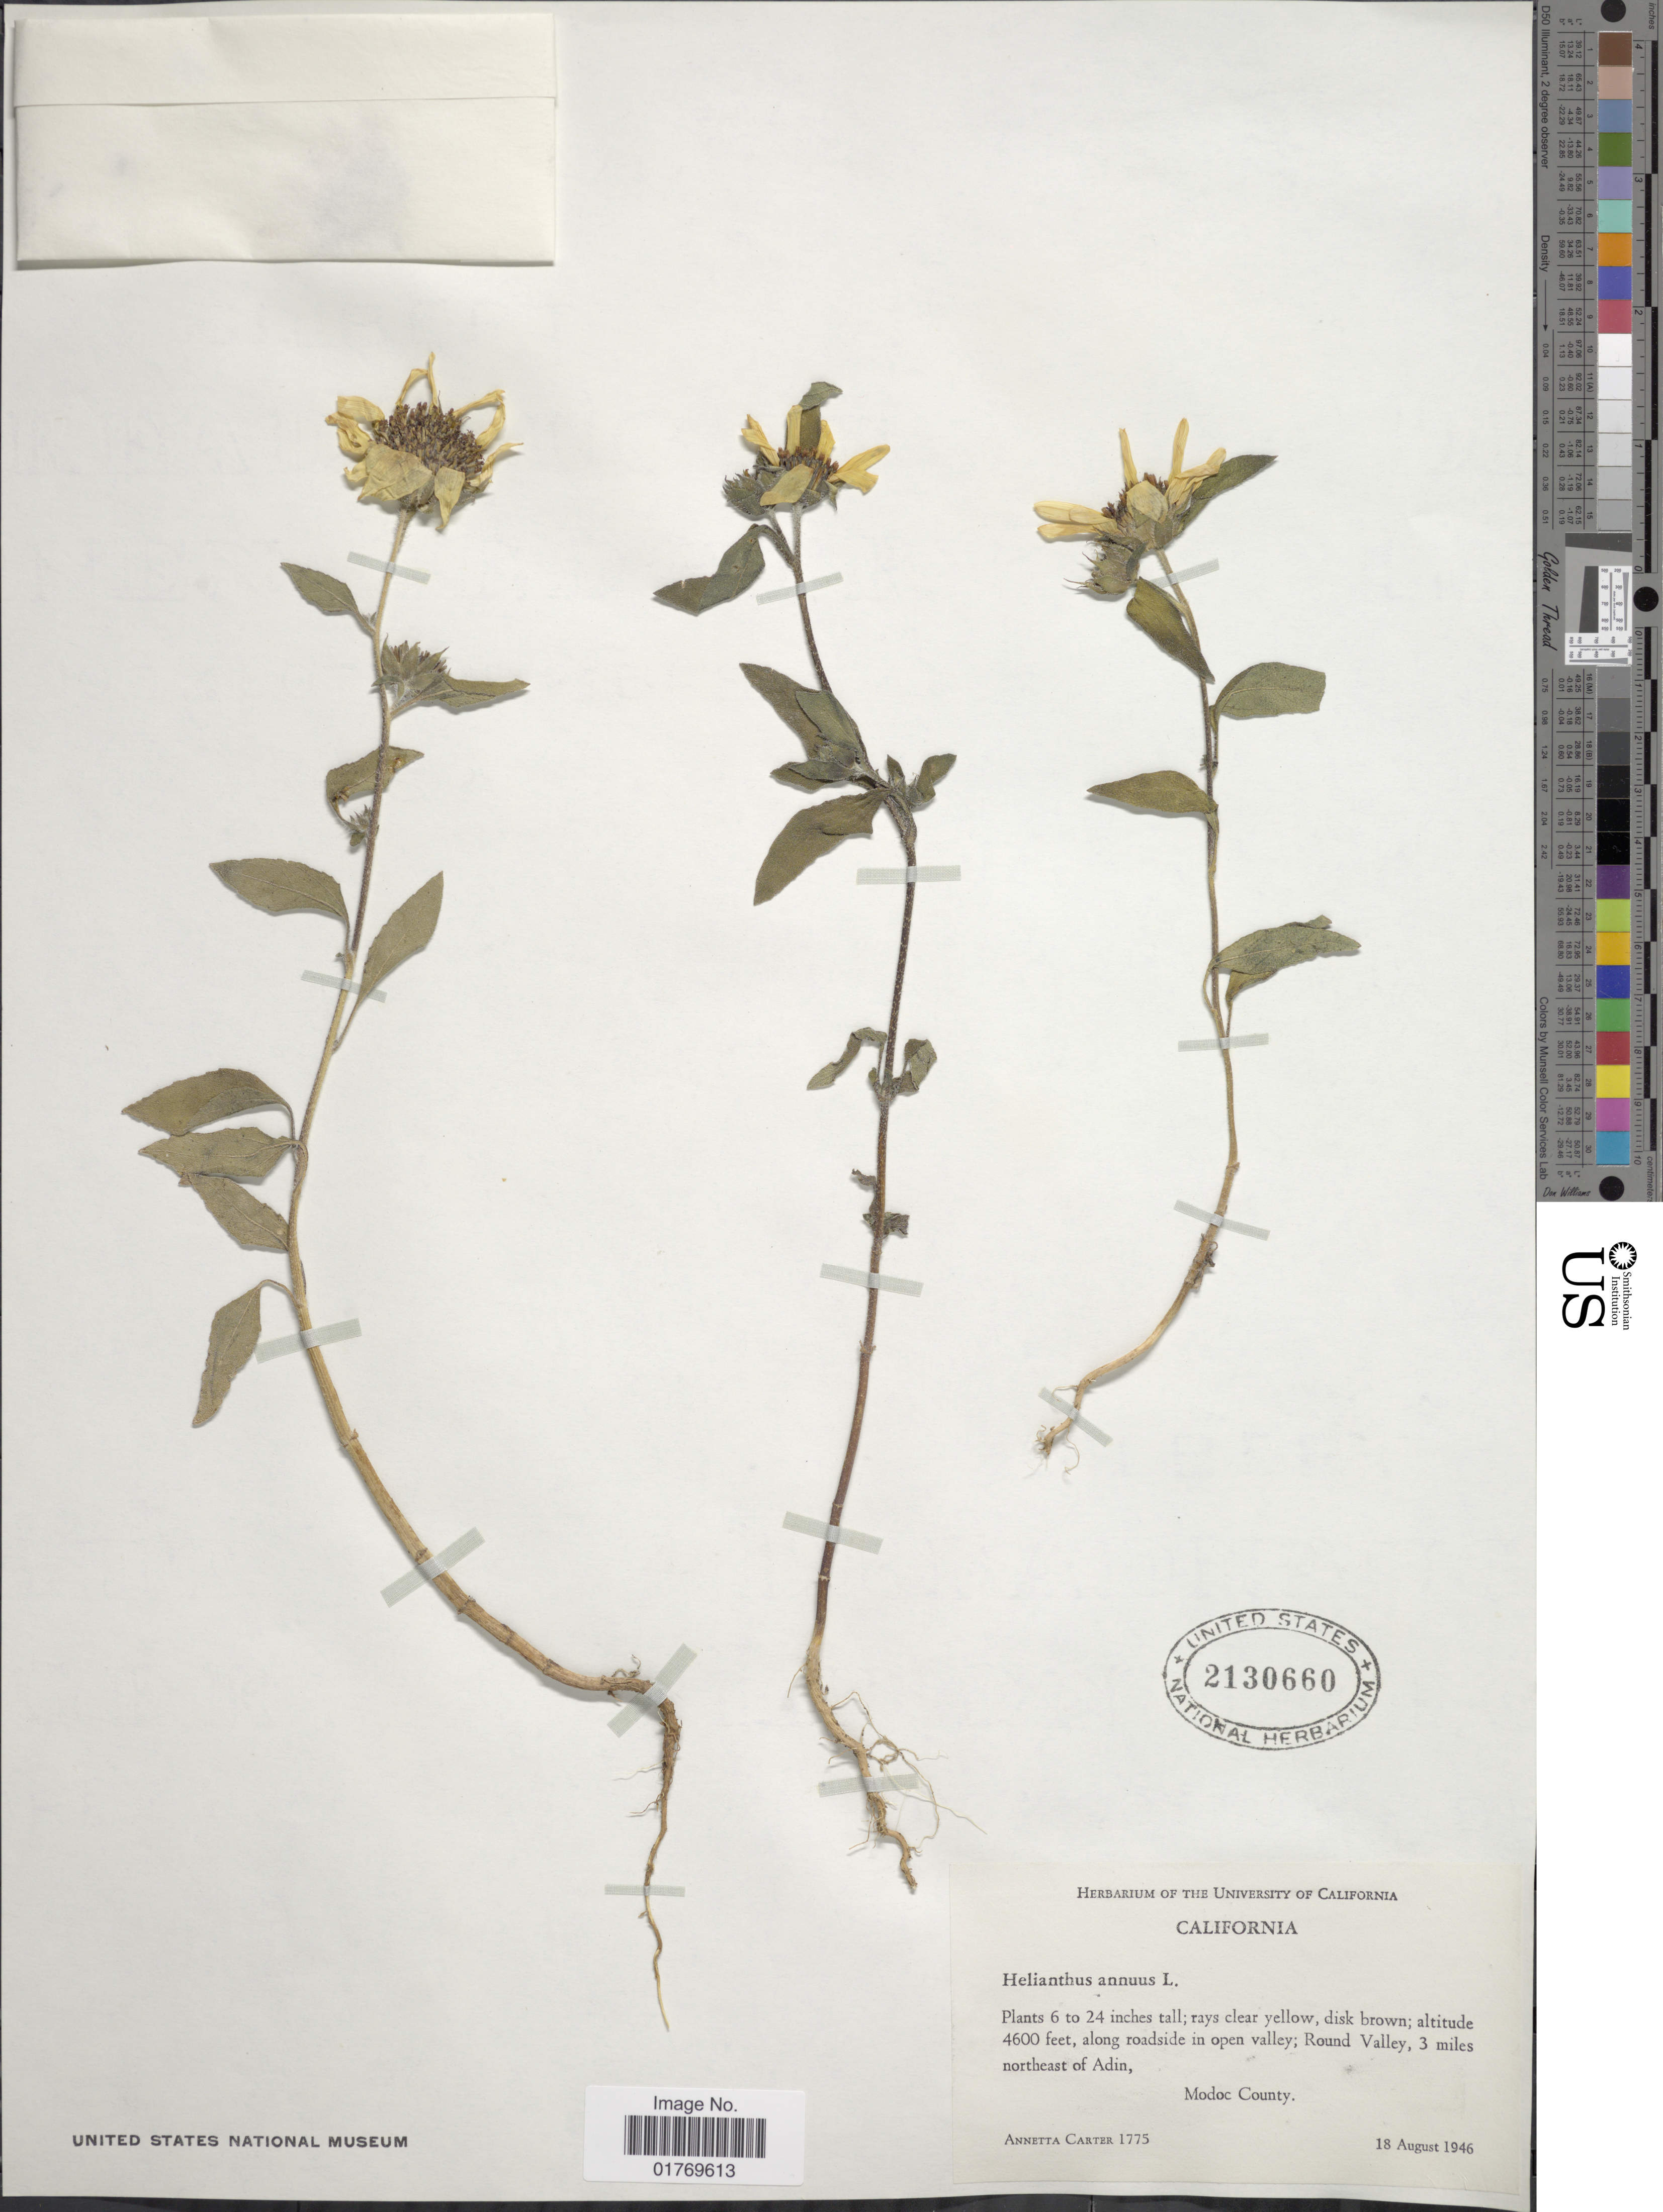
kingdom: Plantae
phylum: Tracheophyta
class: Magnoliopsida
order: Asterales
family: Asteraceae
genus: Helianthus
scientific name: Helianthus annuus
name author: L.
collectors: A. Carter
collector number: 1775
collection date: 1946-08-18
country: United States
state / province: California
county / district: Modoc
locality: Along roadside in open valley; Round Valley, 3 miles northeast of Andin, Modoc County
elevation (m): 1402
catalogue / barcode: US 2130660